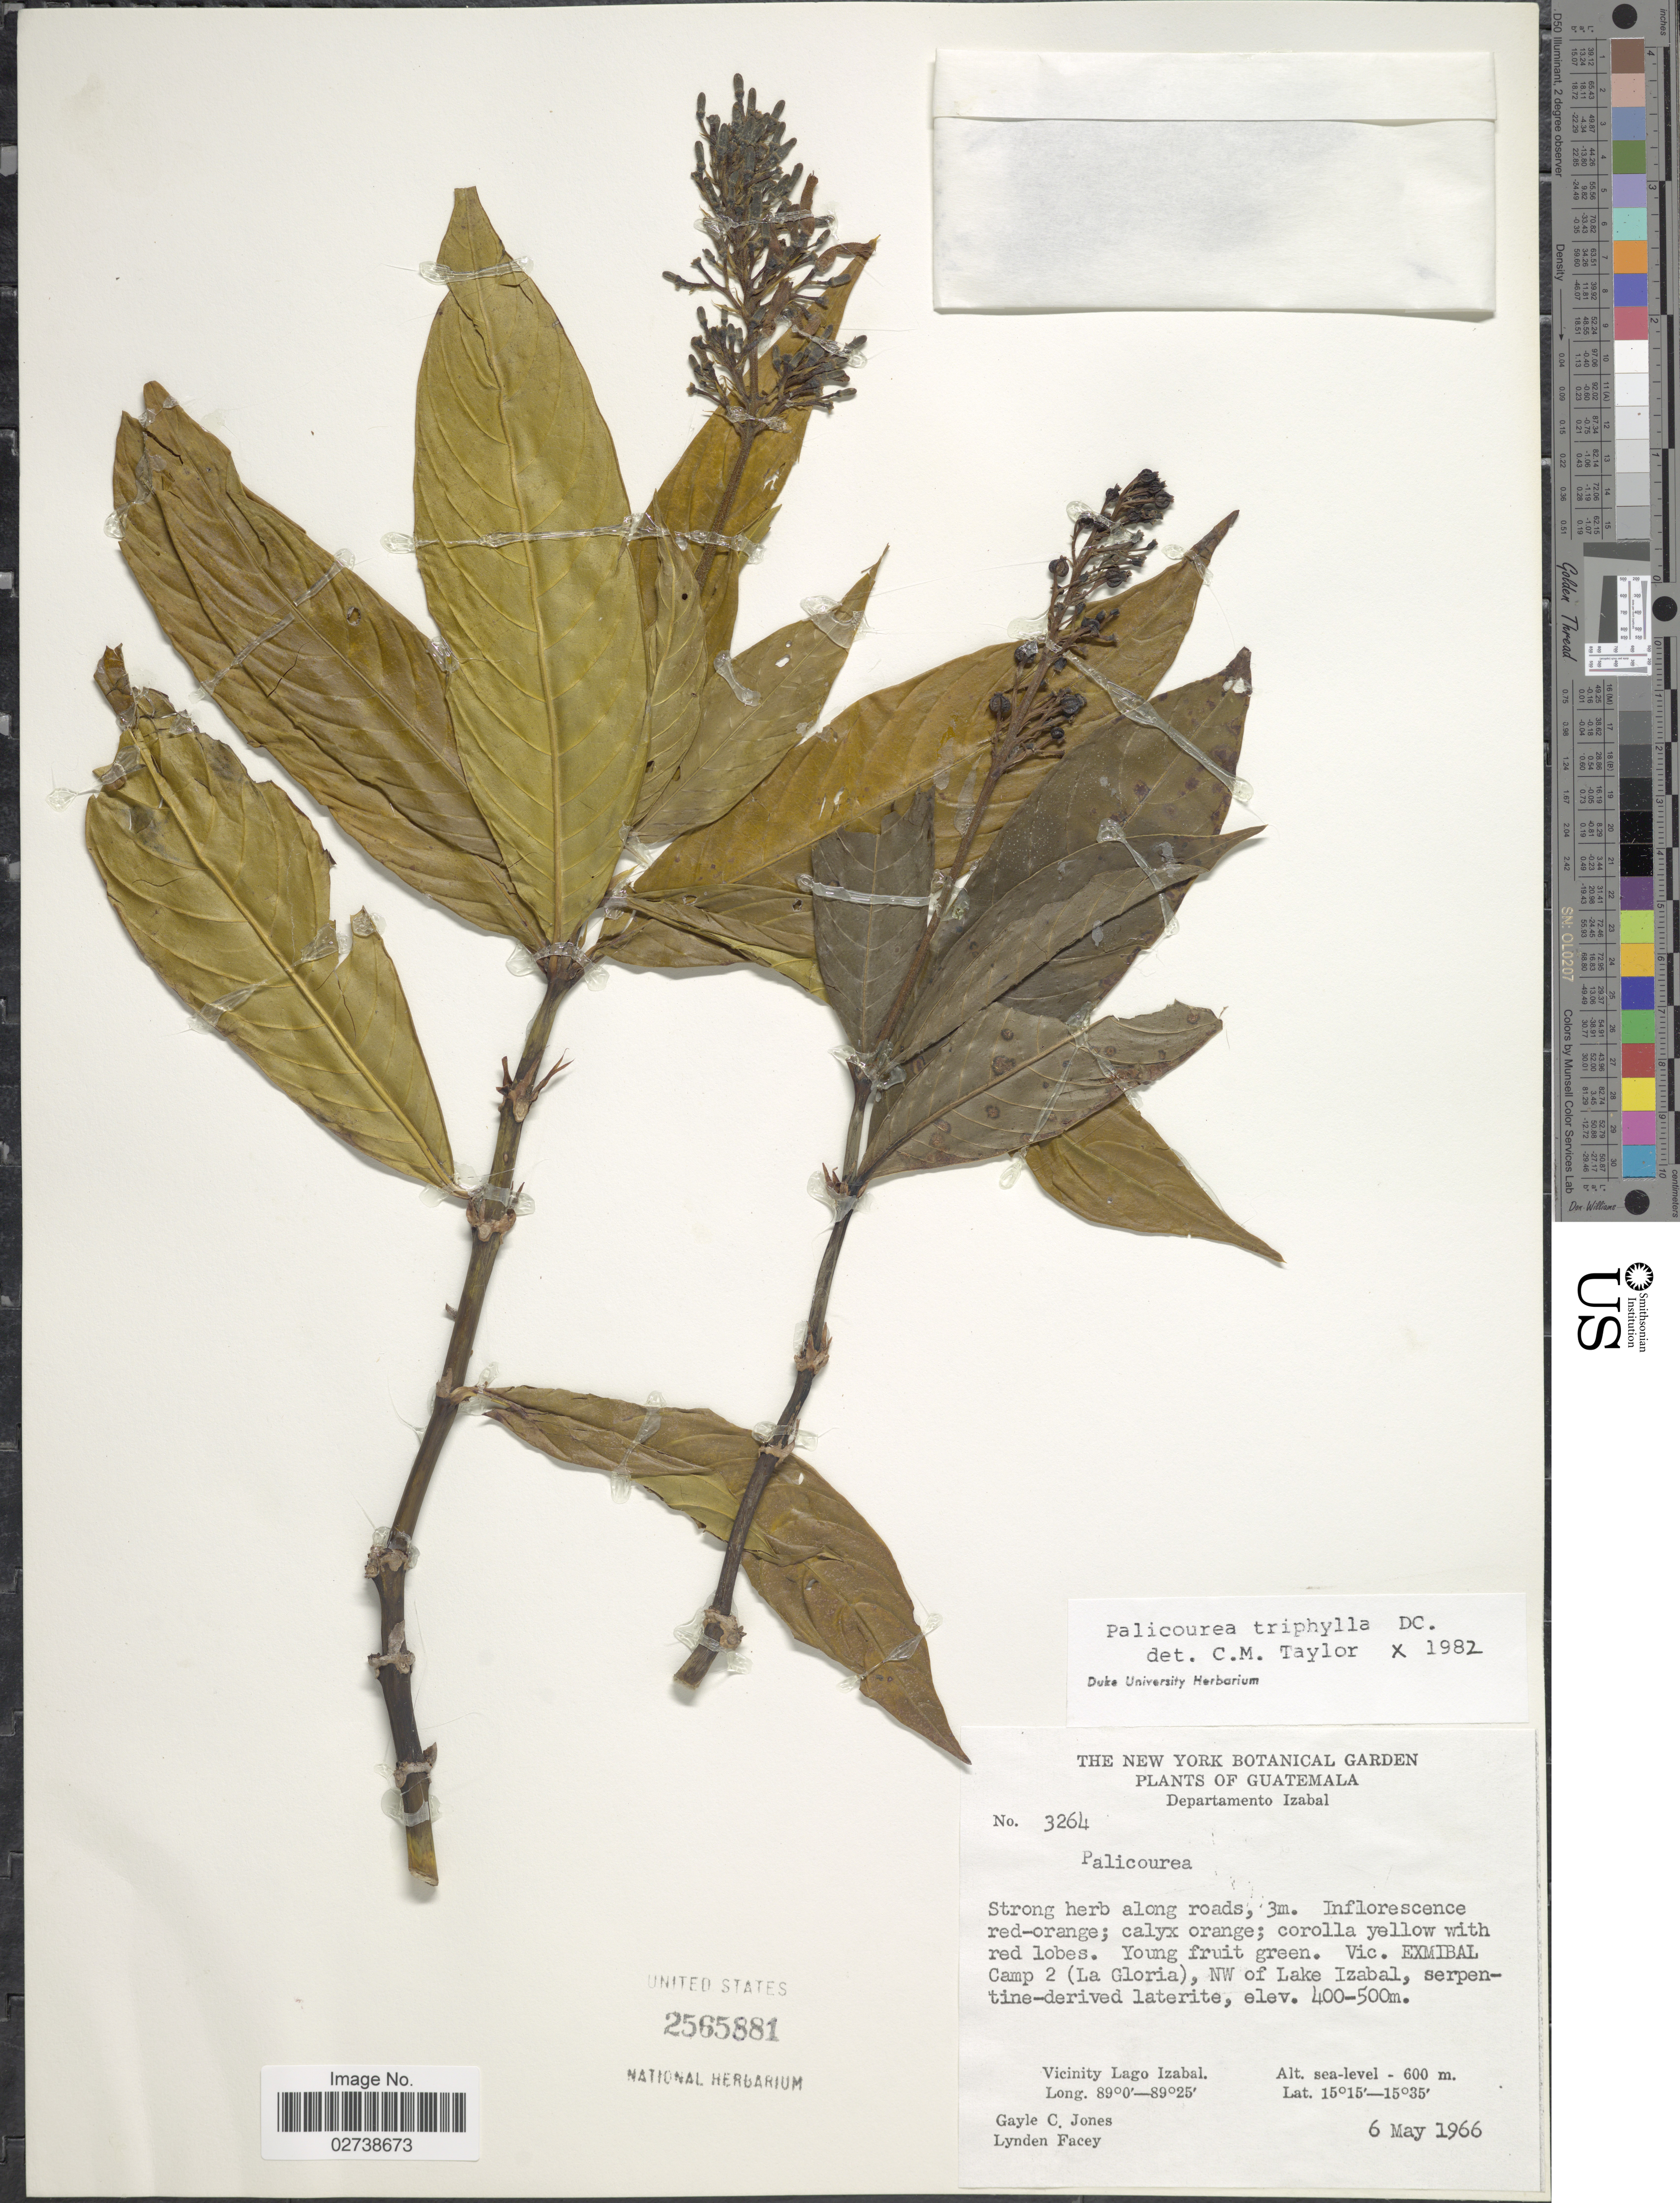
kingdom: Plantae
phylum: Tracheophyta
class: Magnoliopsida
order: Gentianales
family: Rubiaceae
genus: Palicourea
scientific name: Palicourea triphylla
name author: DC.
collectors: G. C. Jones & L. Facey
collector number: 3264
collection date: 1966-05-06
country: Guatemala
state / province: Izabal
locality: Departamento Izabal, Vic. Exmibal Camp 2 (La Gloria), NW of Lake Izabal, serpentine-derived laterite, Vicinity Lago Izabal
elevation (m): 0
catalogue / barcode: US 2565881